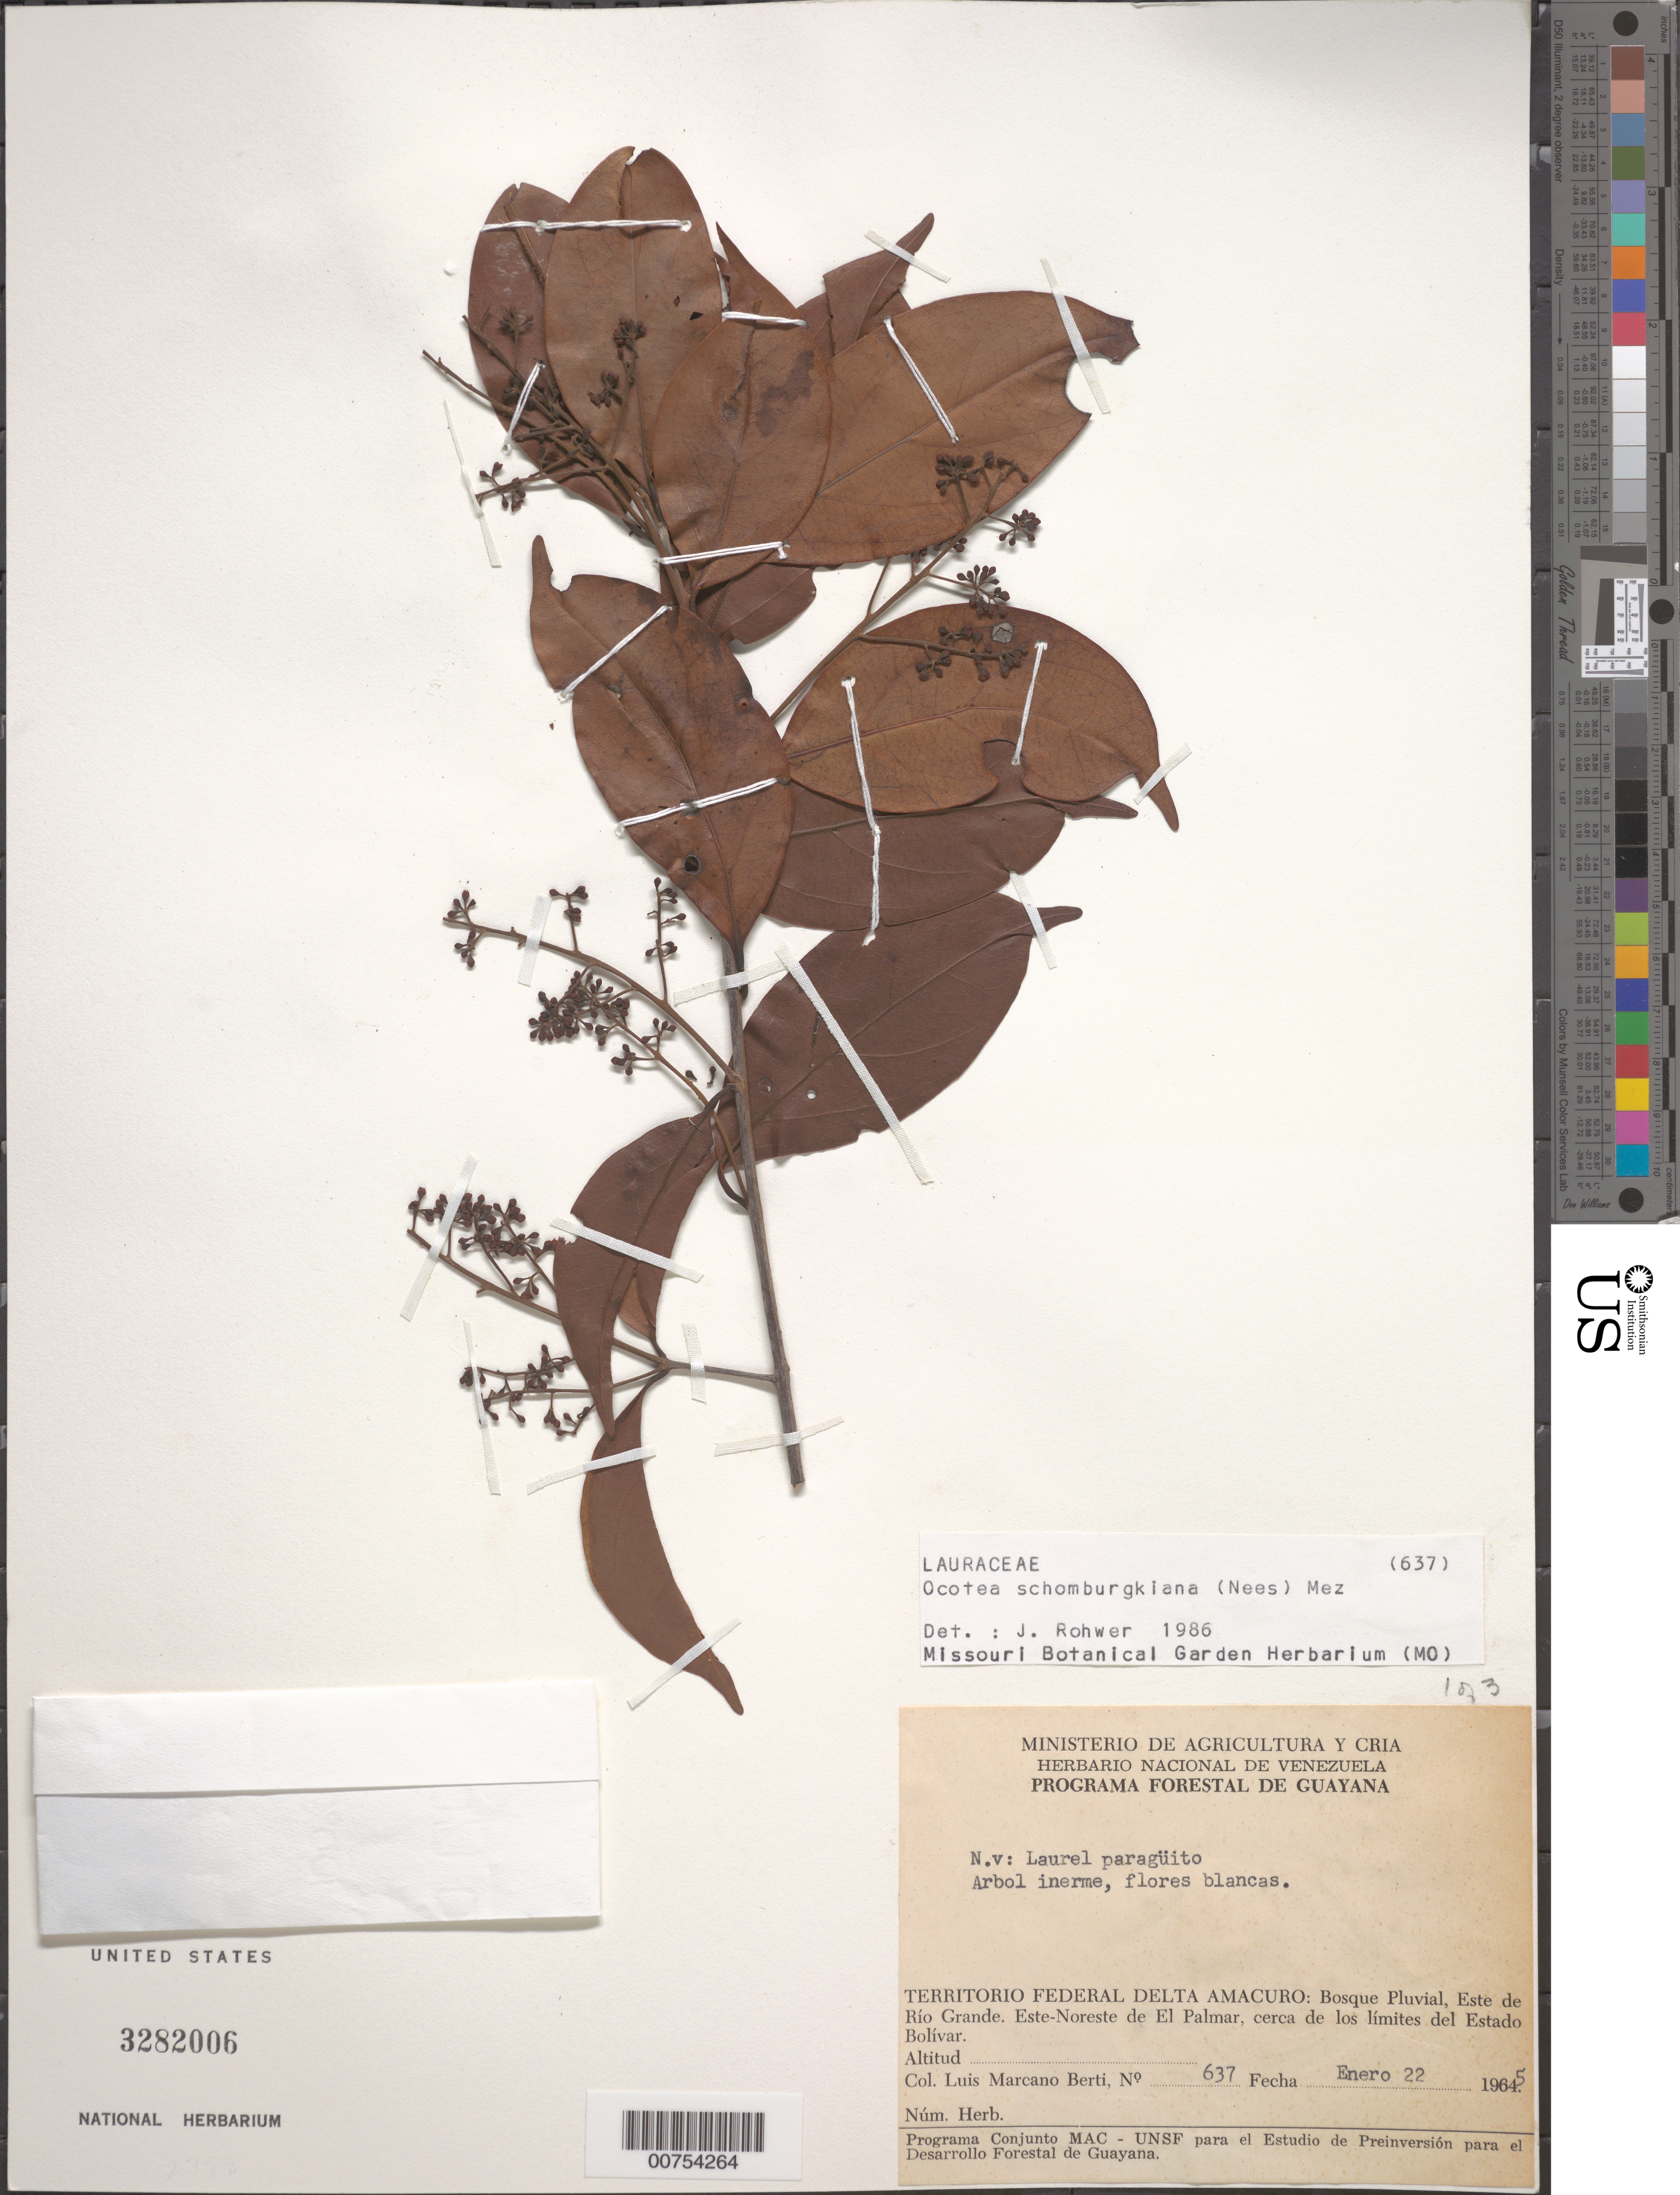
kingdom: Plantae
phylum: Tracheophyta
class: Magnoliopsida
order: Laurales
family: Lauraceae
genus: Ocotea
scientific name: Ocotea schomburgkiana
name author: (Nees) Mez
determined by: Rohwer, J. G.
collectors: L. Marcano-Berti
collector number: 637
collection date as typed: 22-Jan-65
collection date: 1965-01-22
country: Venezuela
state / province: Delta Amacuro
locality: Este de Río Grande, ENE de El Palmar, cerca de los limites del Estado Bolívar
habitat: Bosque pluvial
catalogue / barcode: US 3282006